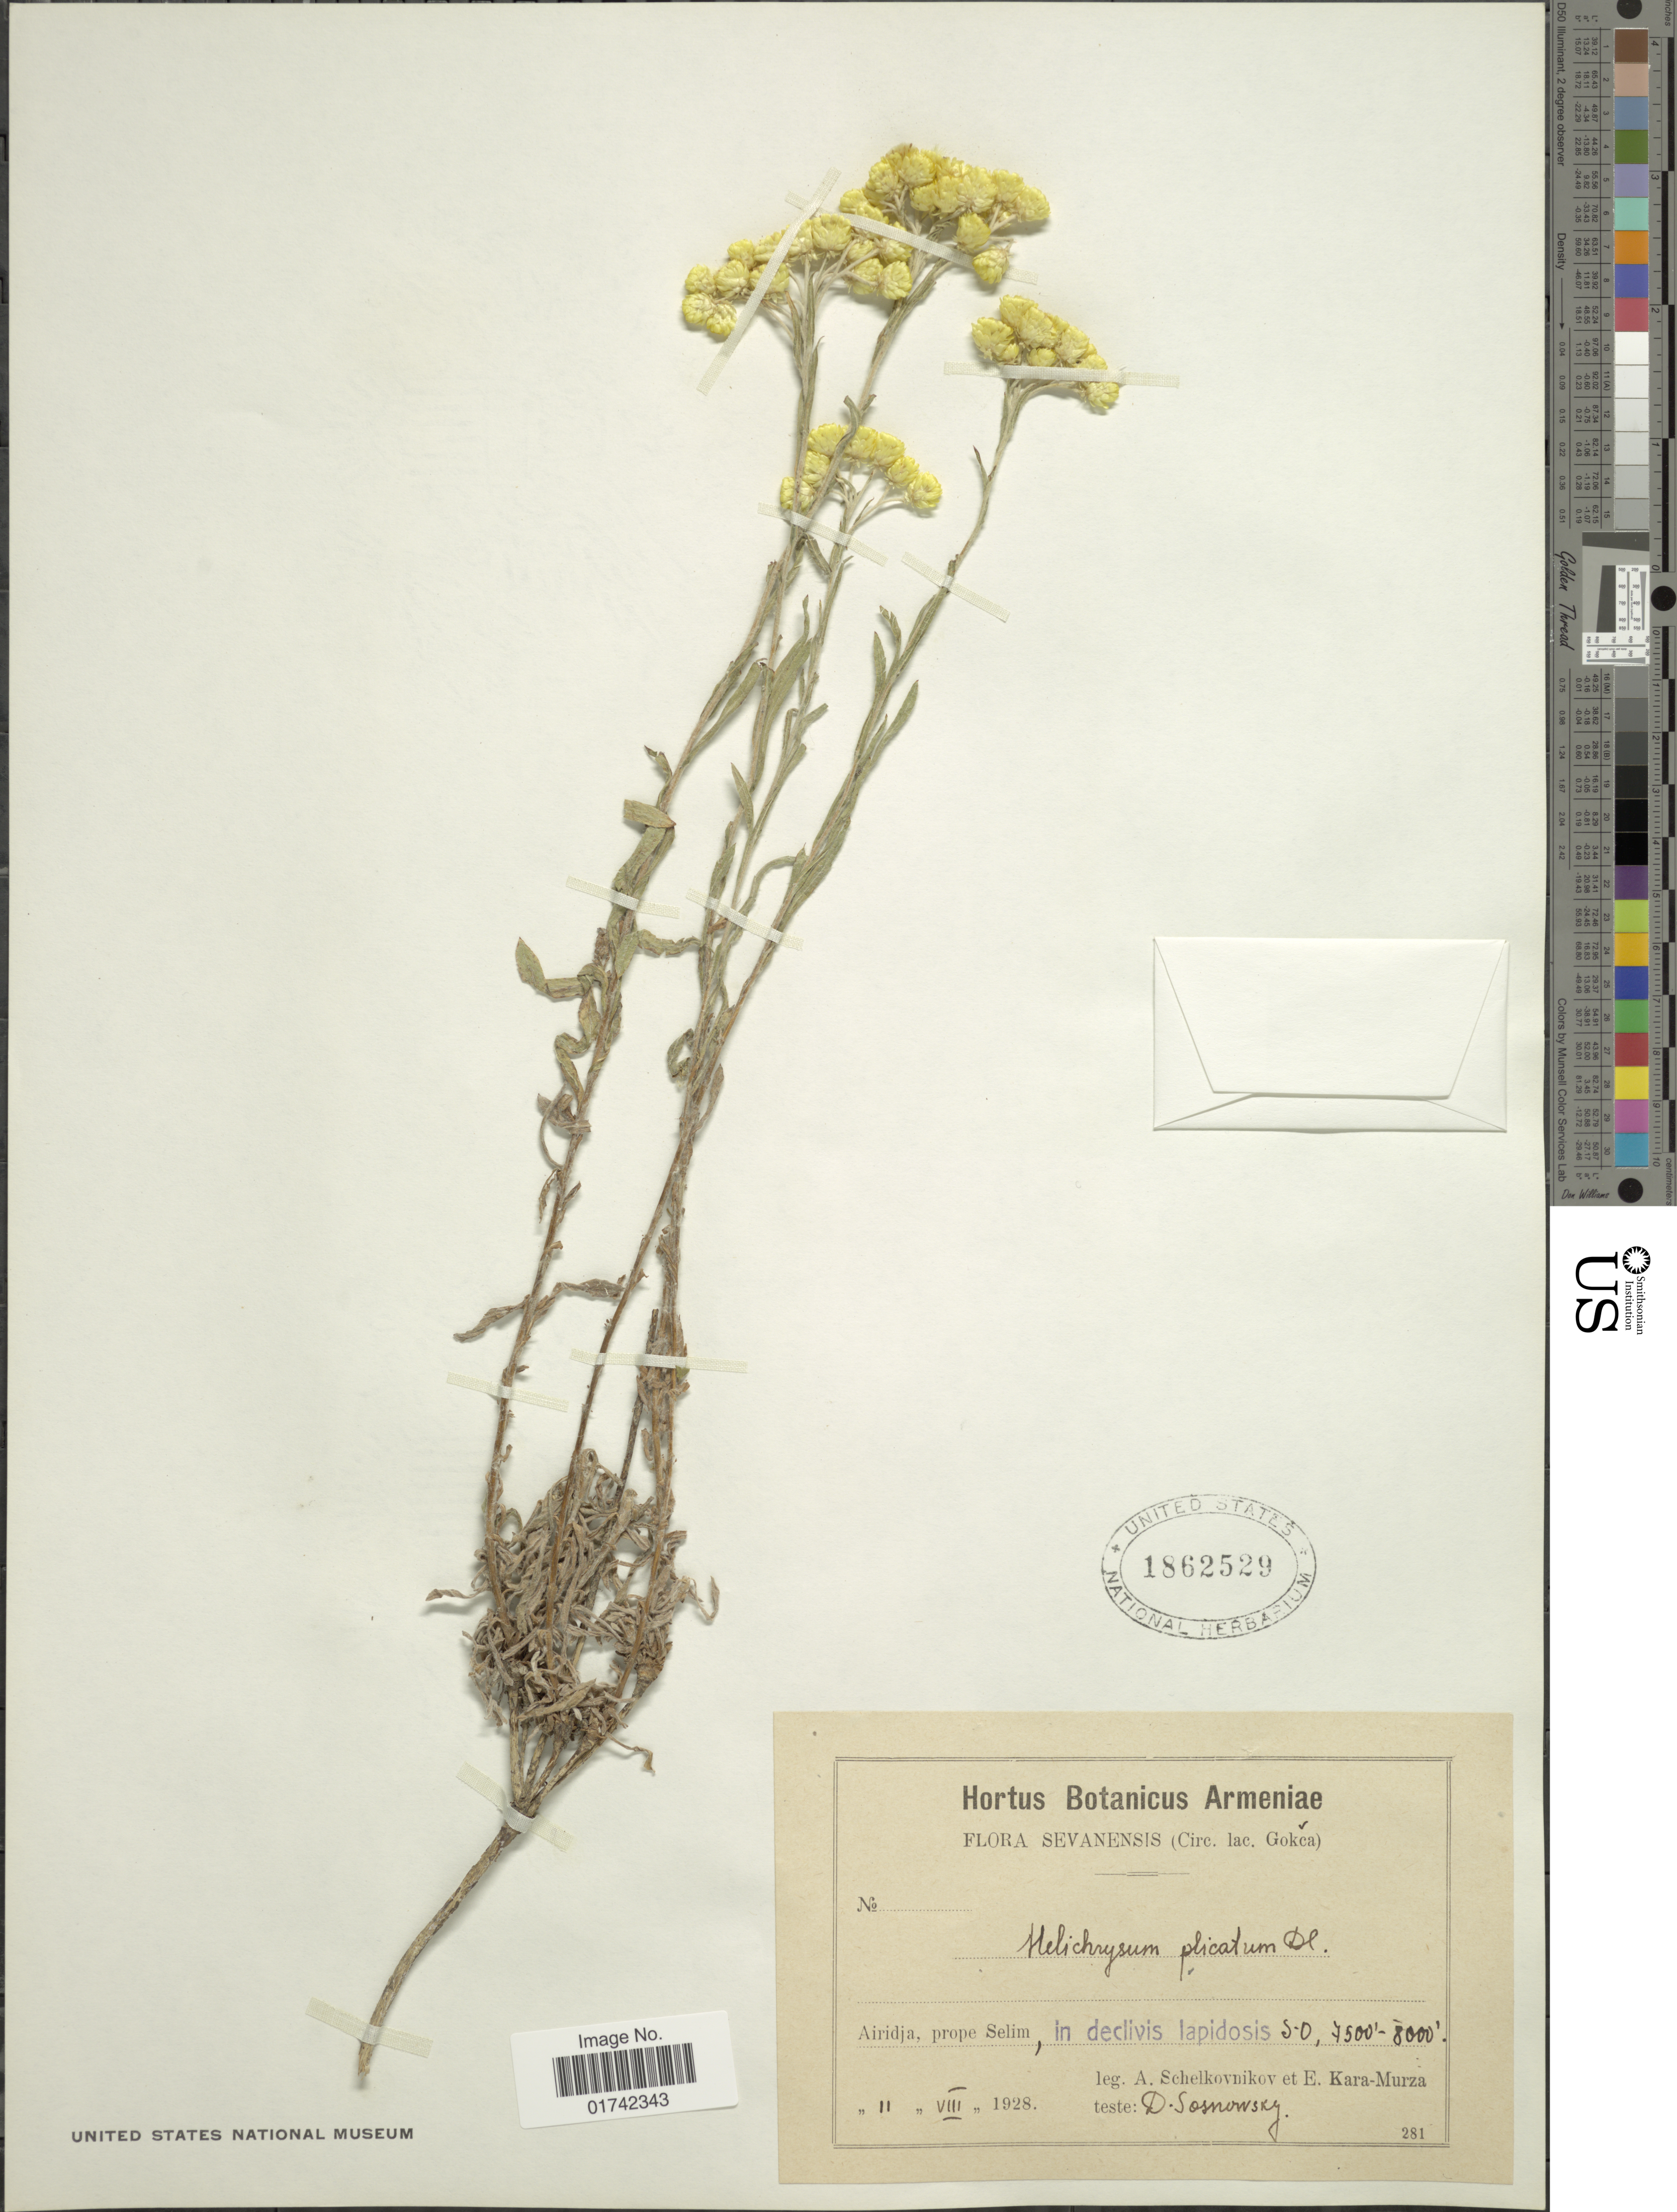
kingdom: Plantae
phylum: Tracheophyta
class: Magnoliopsida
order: Asterales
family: Asteraceae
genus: Helichrysum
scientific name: Helichrysum plicatum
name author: DC.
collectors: A. B. Schelkovnikov & E. Kara-Murza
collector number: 281?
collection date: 1928-08-11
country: Armenia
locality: Airidja, prope Selim, S-O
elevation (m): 2286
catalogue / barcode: US 1862529